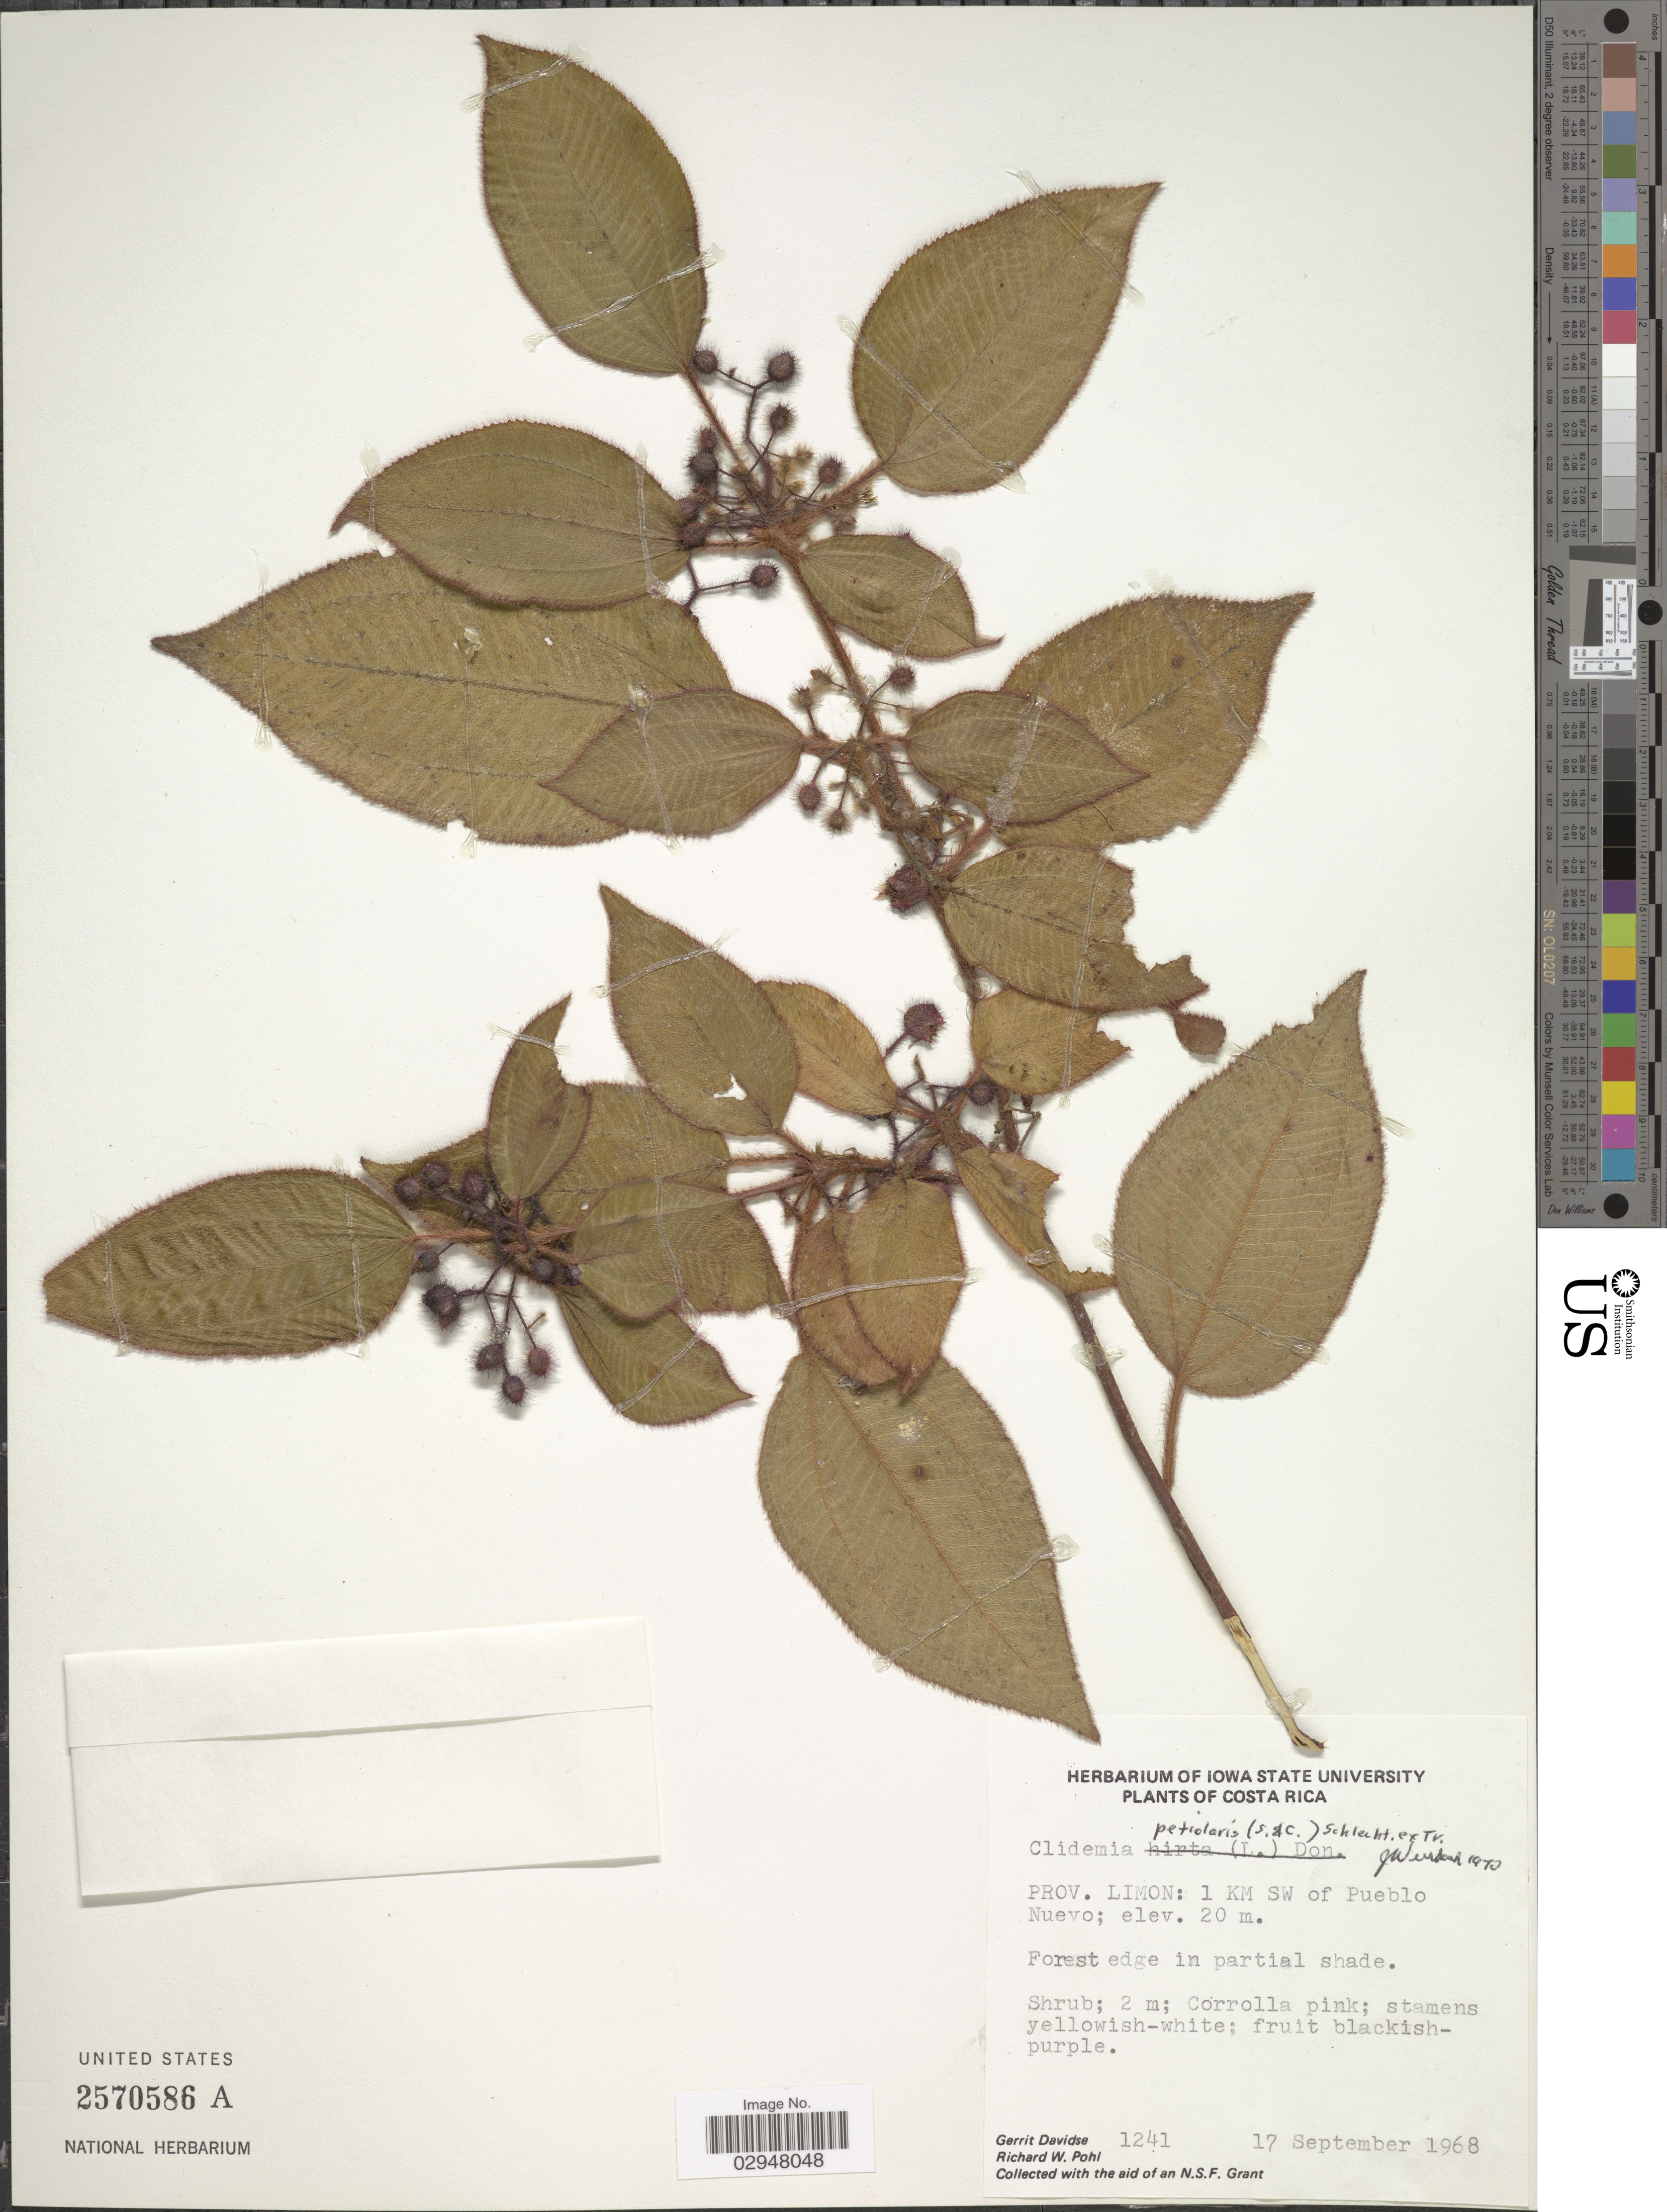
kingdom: Plantae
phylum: Tracheophyta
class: Magnoliopsida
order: Myrtales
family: Melastomataceae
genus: Clidemia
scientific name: Clidemia petiolaris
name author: (Schltdl. & Cham.) Schltdl. ex Triana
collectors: G. Davidse & R. W. Pohl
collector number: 1241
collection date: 1968-09-17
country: Costa Rica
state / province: Limón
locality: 1 KM SW of Pueblo Nuevo.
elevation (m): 20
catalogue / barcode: US 2570586A